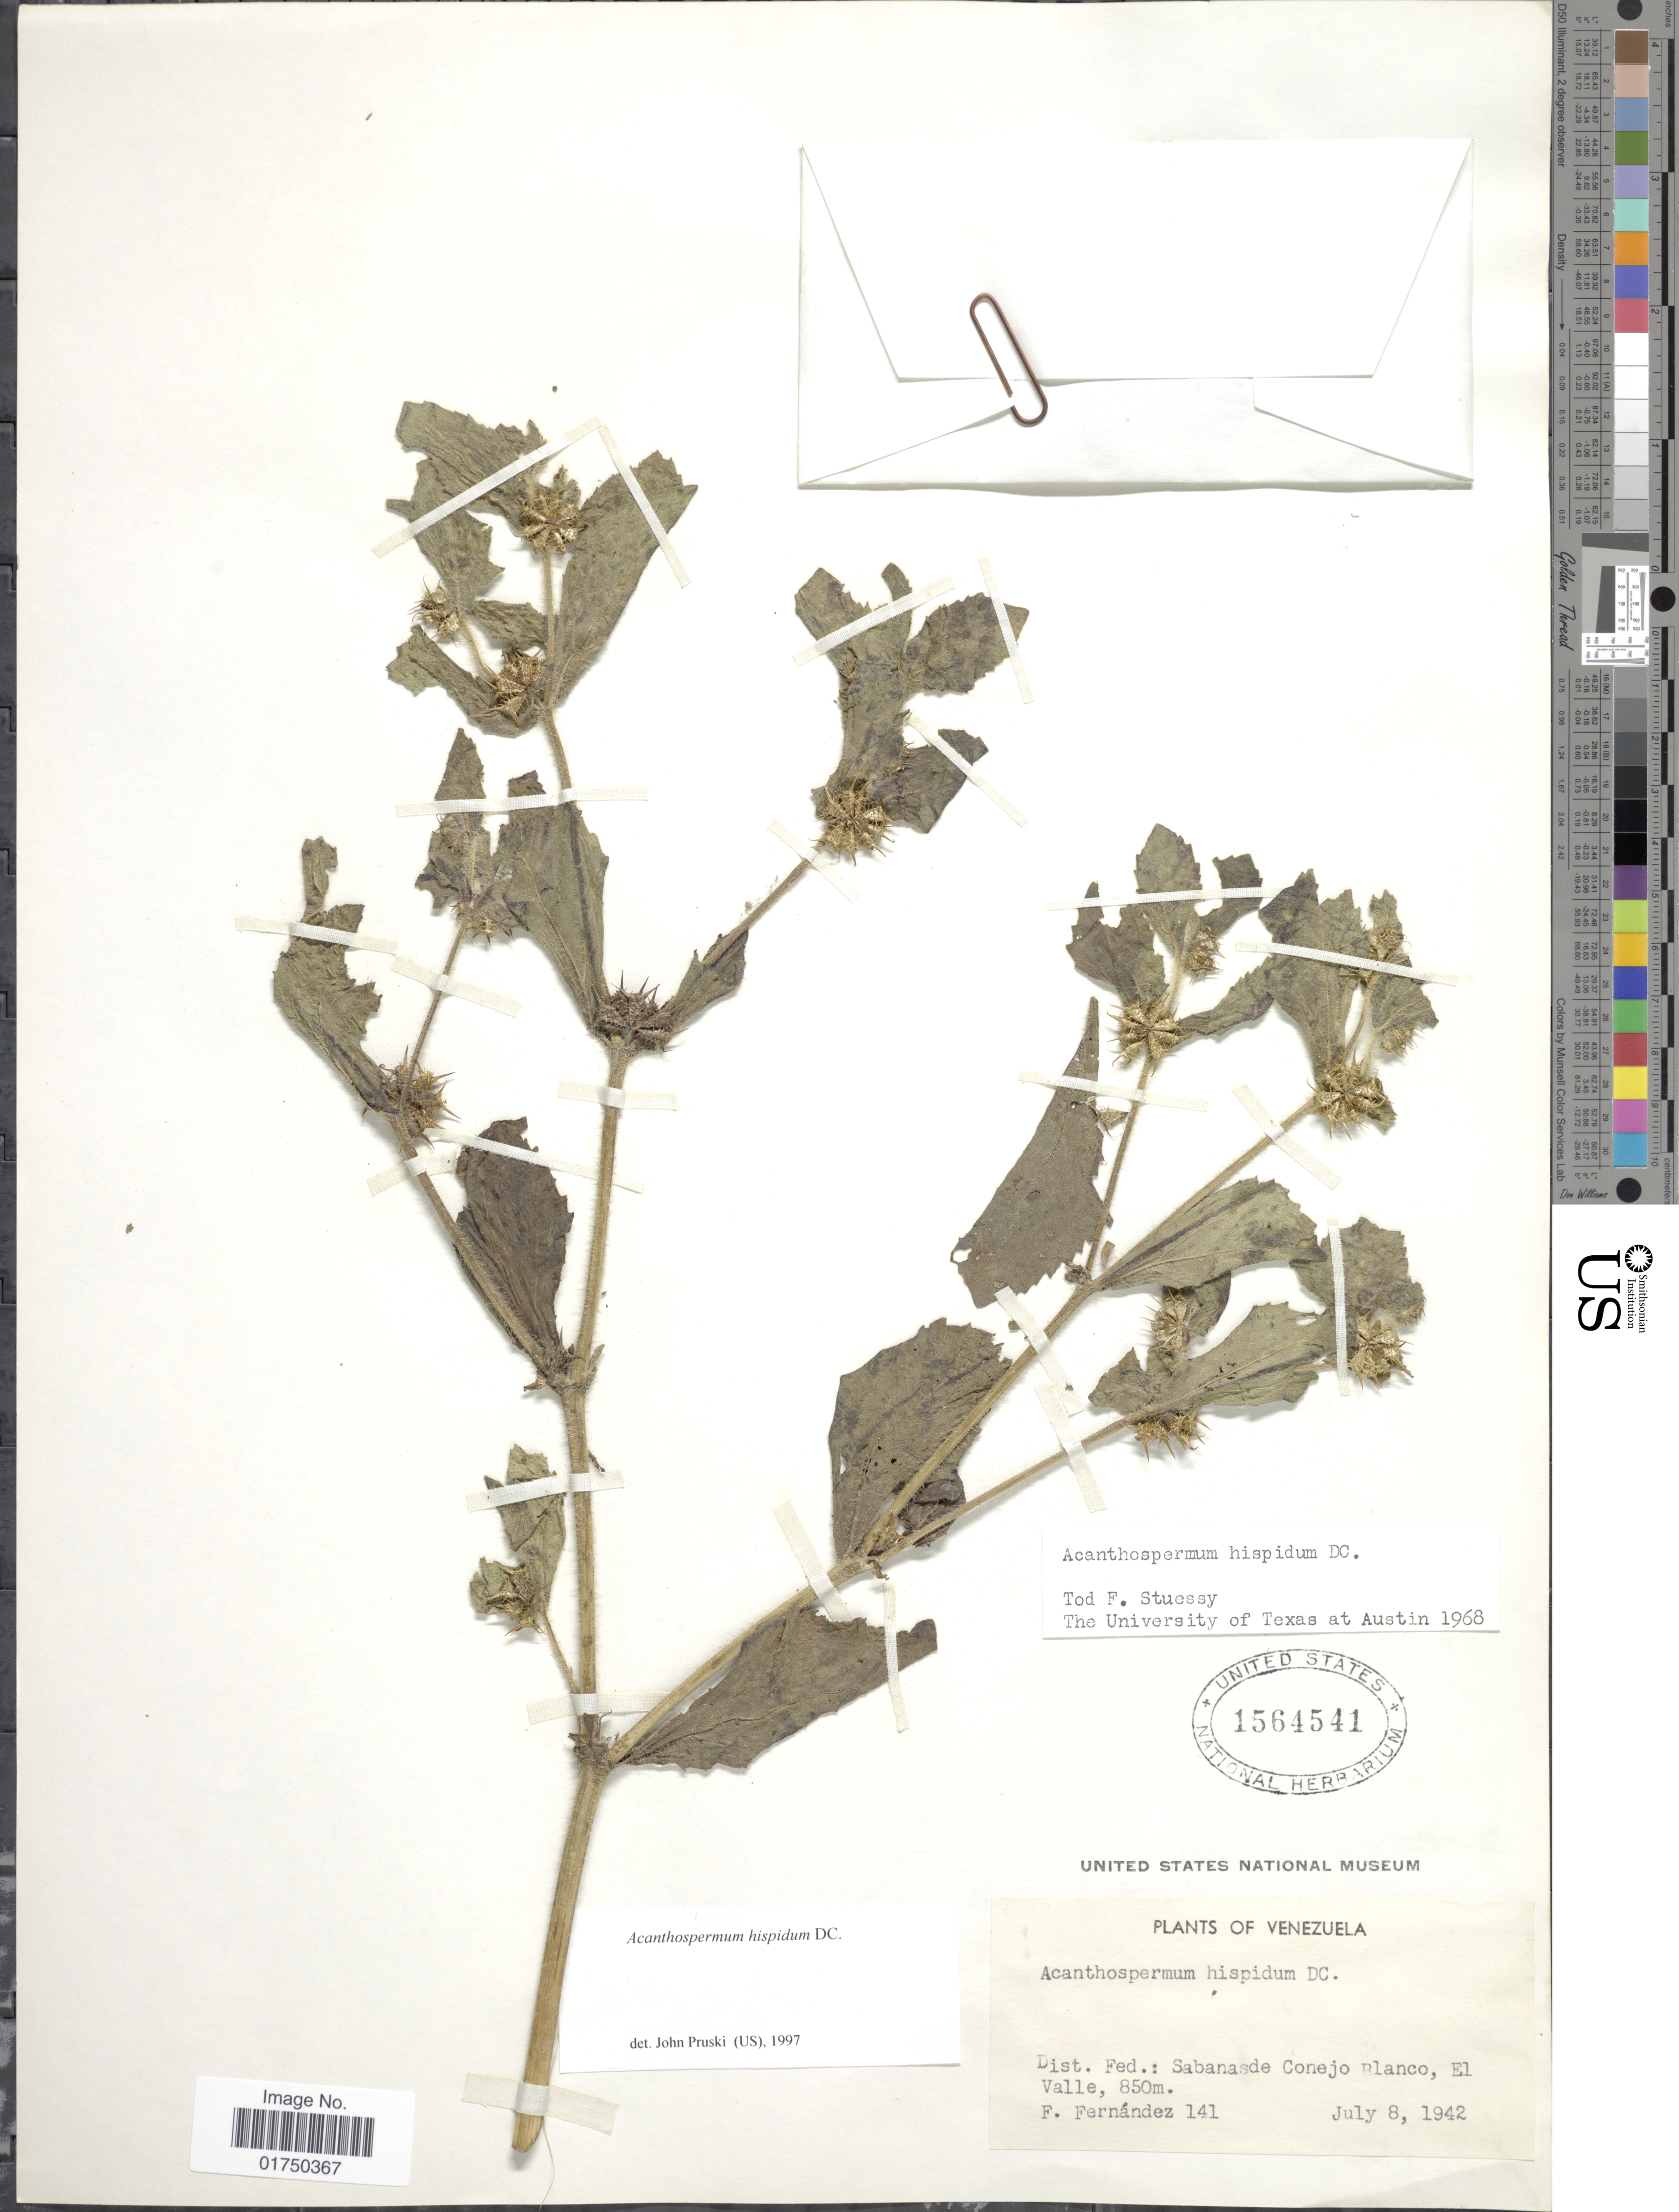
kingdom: Plantae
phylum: Tracheophyta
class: Magnoliopsida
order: Asterales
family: Asteraceae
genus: Acanthospermum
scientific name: Acanthospermum hispidum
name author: DC.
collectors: F. Fernández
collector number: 141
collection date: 1942-07-08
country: Venezuela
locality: Dist. Fed.: Sabanasde Conejo Blanco, El Valle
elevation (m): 850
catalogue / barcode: US 1564541